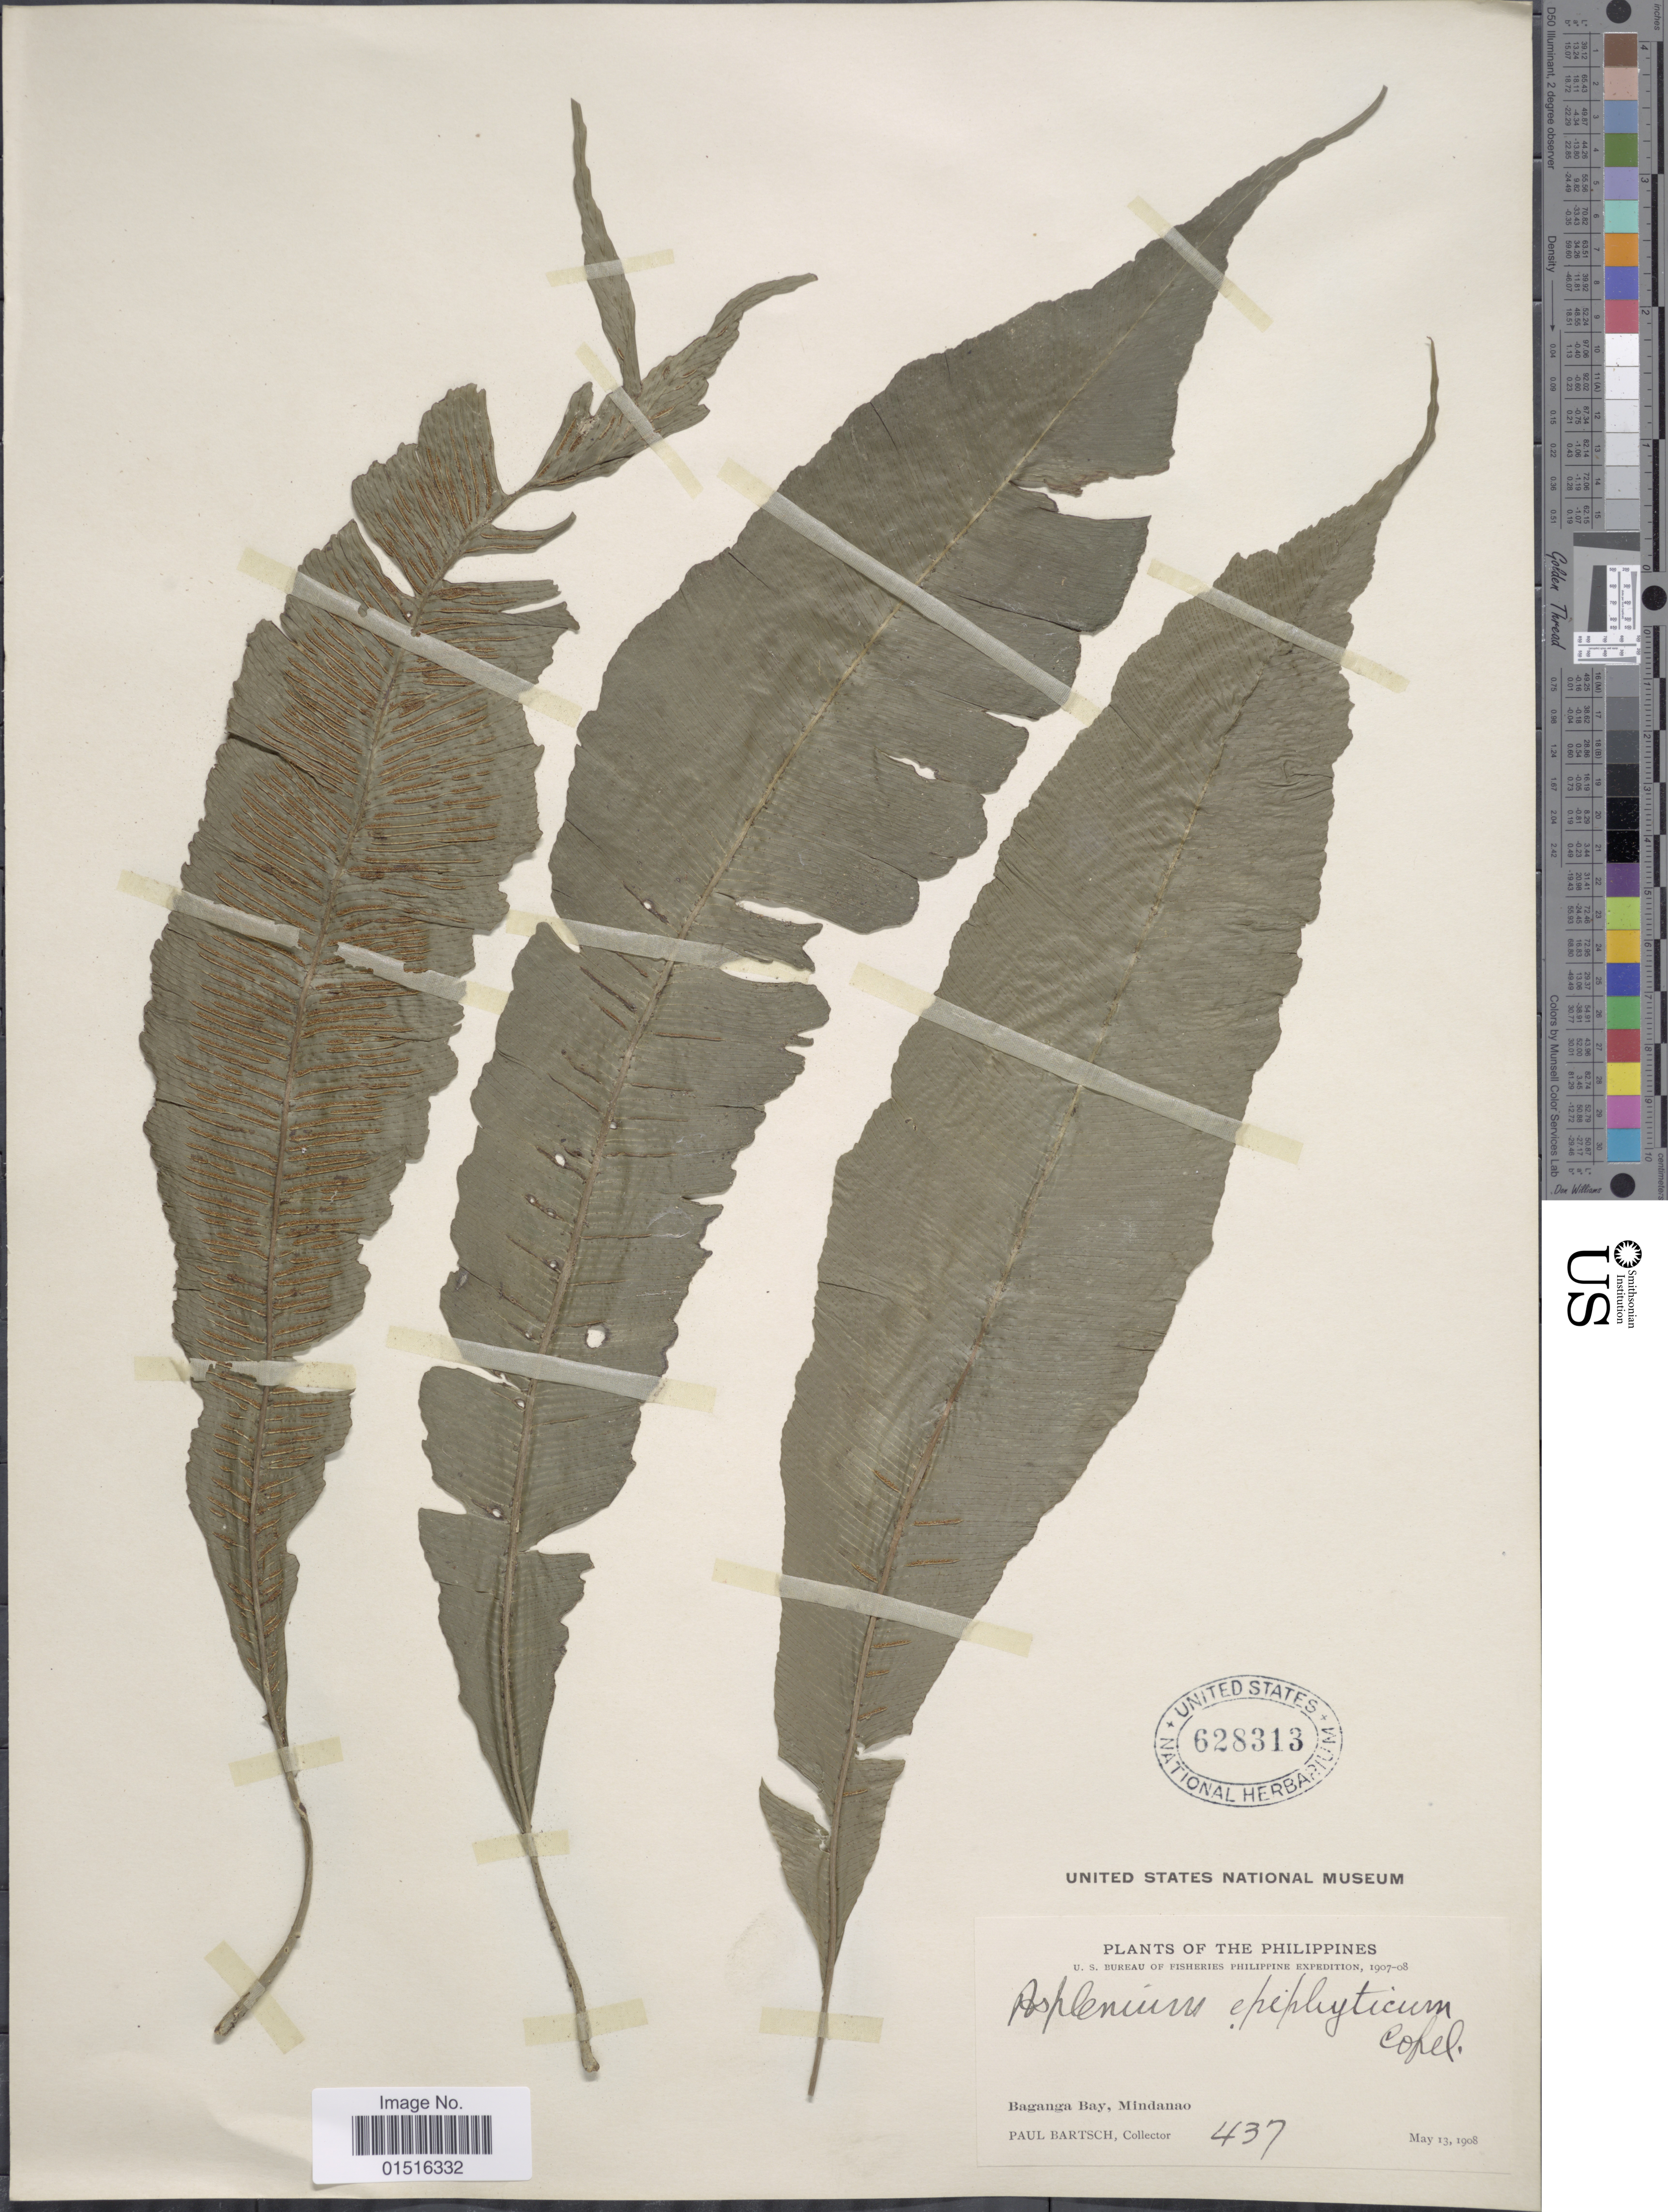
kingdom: Plantae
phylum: Tracheophyta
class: Polypodiopsida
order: Polypodiales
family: Aspleniaceae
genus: Asplenium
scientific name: Asplenium epiphyticum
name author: Copel.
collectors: P. Bartsch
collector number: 437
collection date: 1908-05-13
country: Philippines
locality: Baganga Bay, Mindanao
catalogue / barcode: US 628313